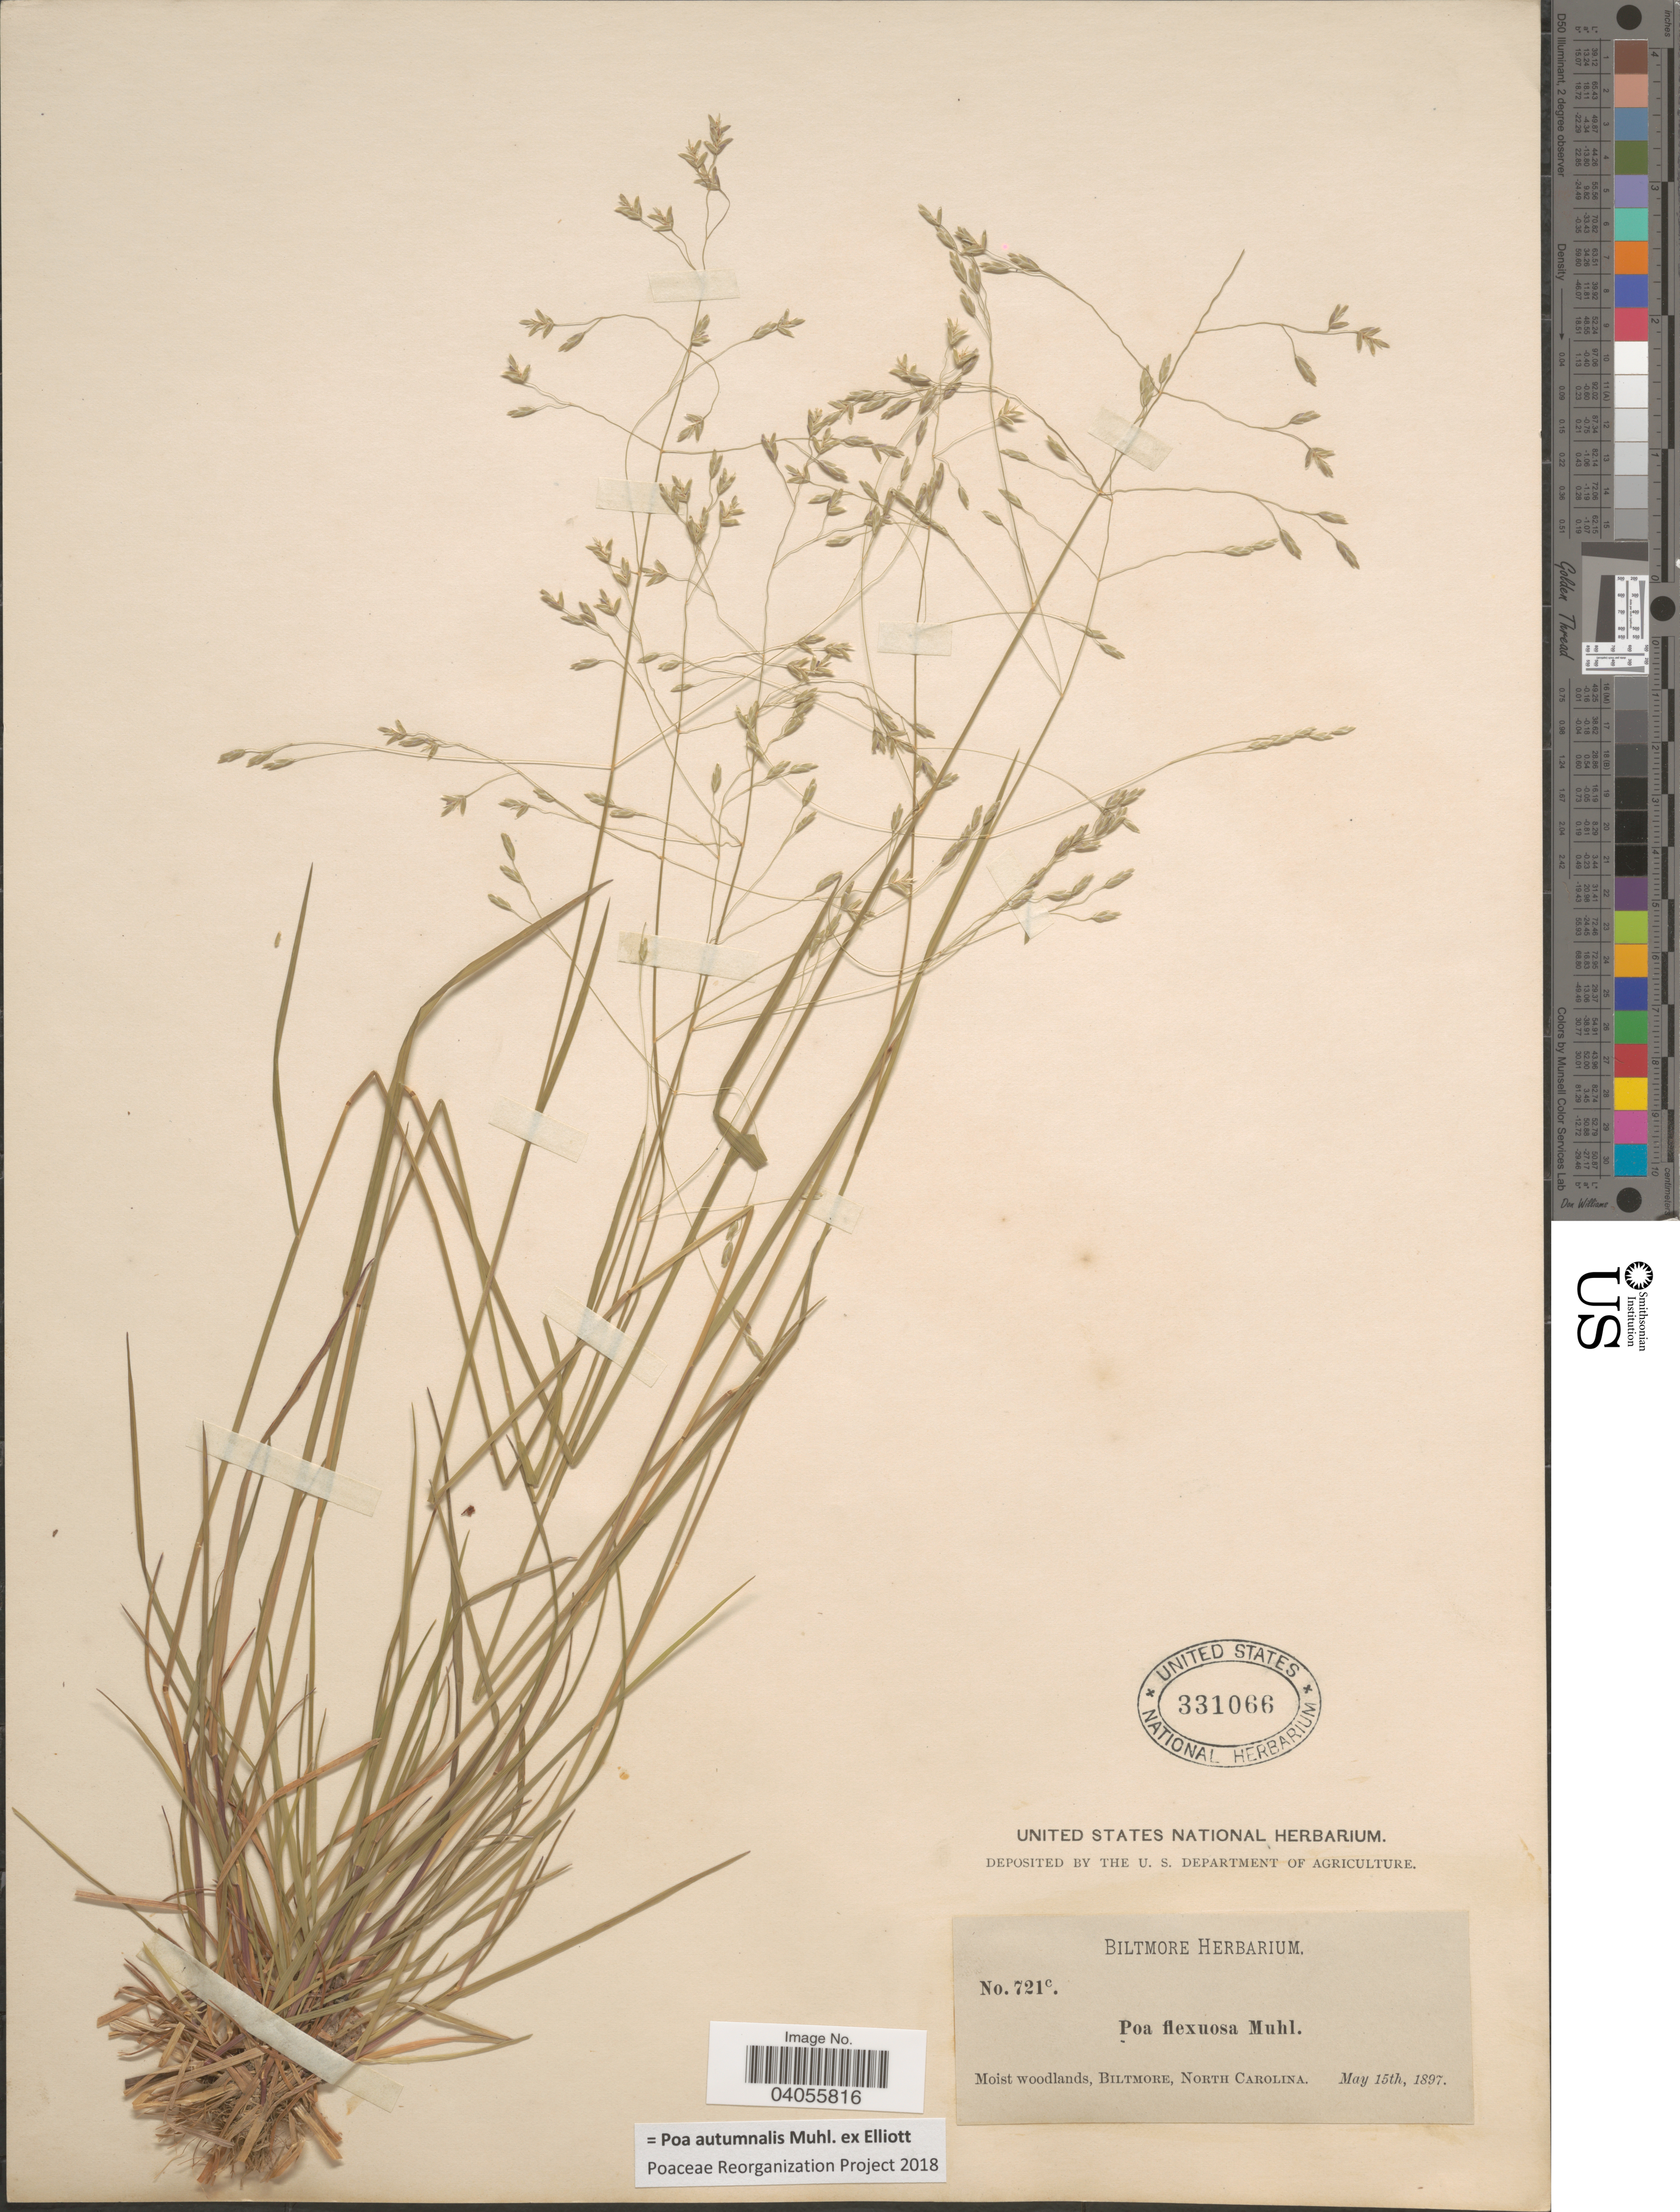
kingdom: Plantae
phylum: Tracheophyta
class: Liliopsida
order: Poales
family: Poaceae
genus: Poa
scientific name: Poa autumnalis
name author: Muhl. ex Elliott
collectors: ex herb. Biltmore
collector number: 721c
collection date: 1897-05-15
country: United States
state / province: North Carolina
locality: Moist woodlands, Biltmore.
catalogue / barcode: US 331066